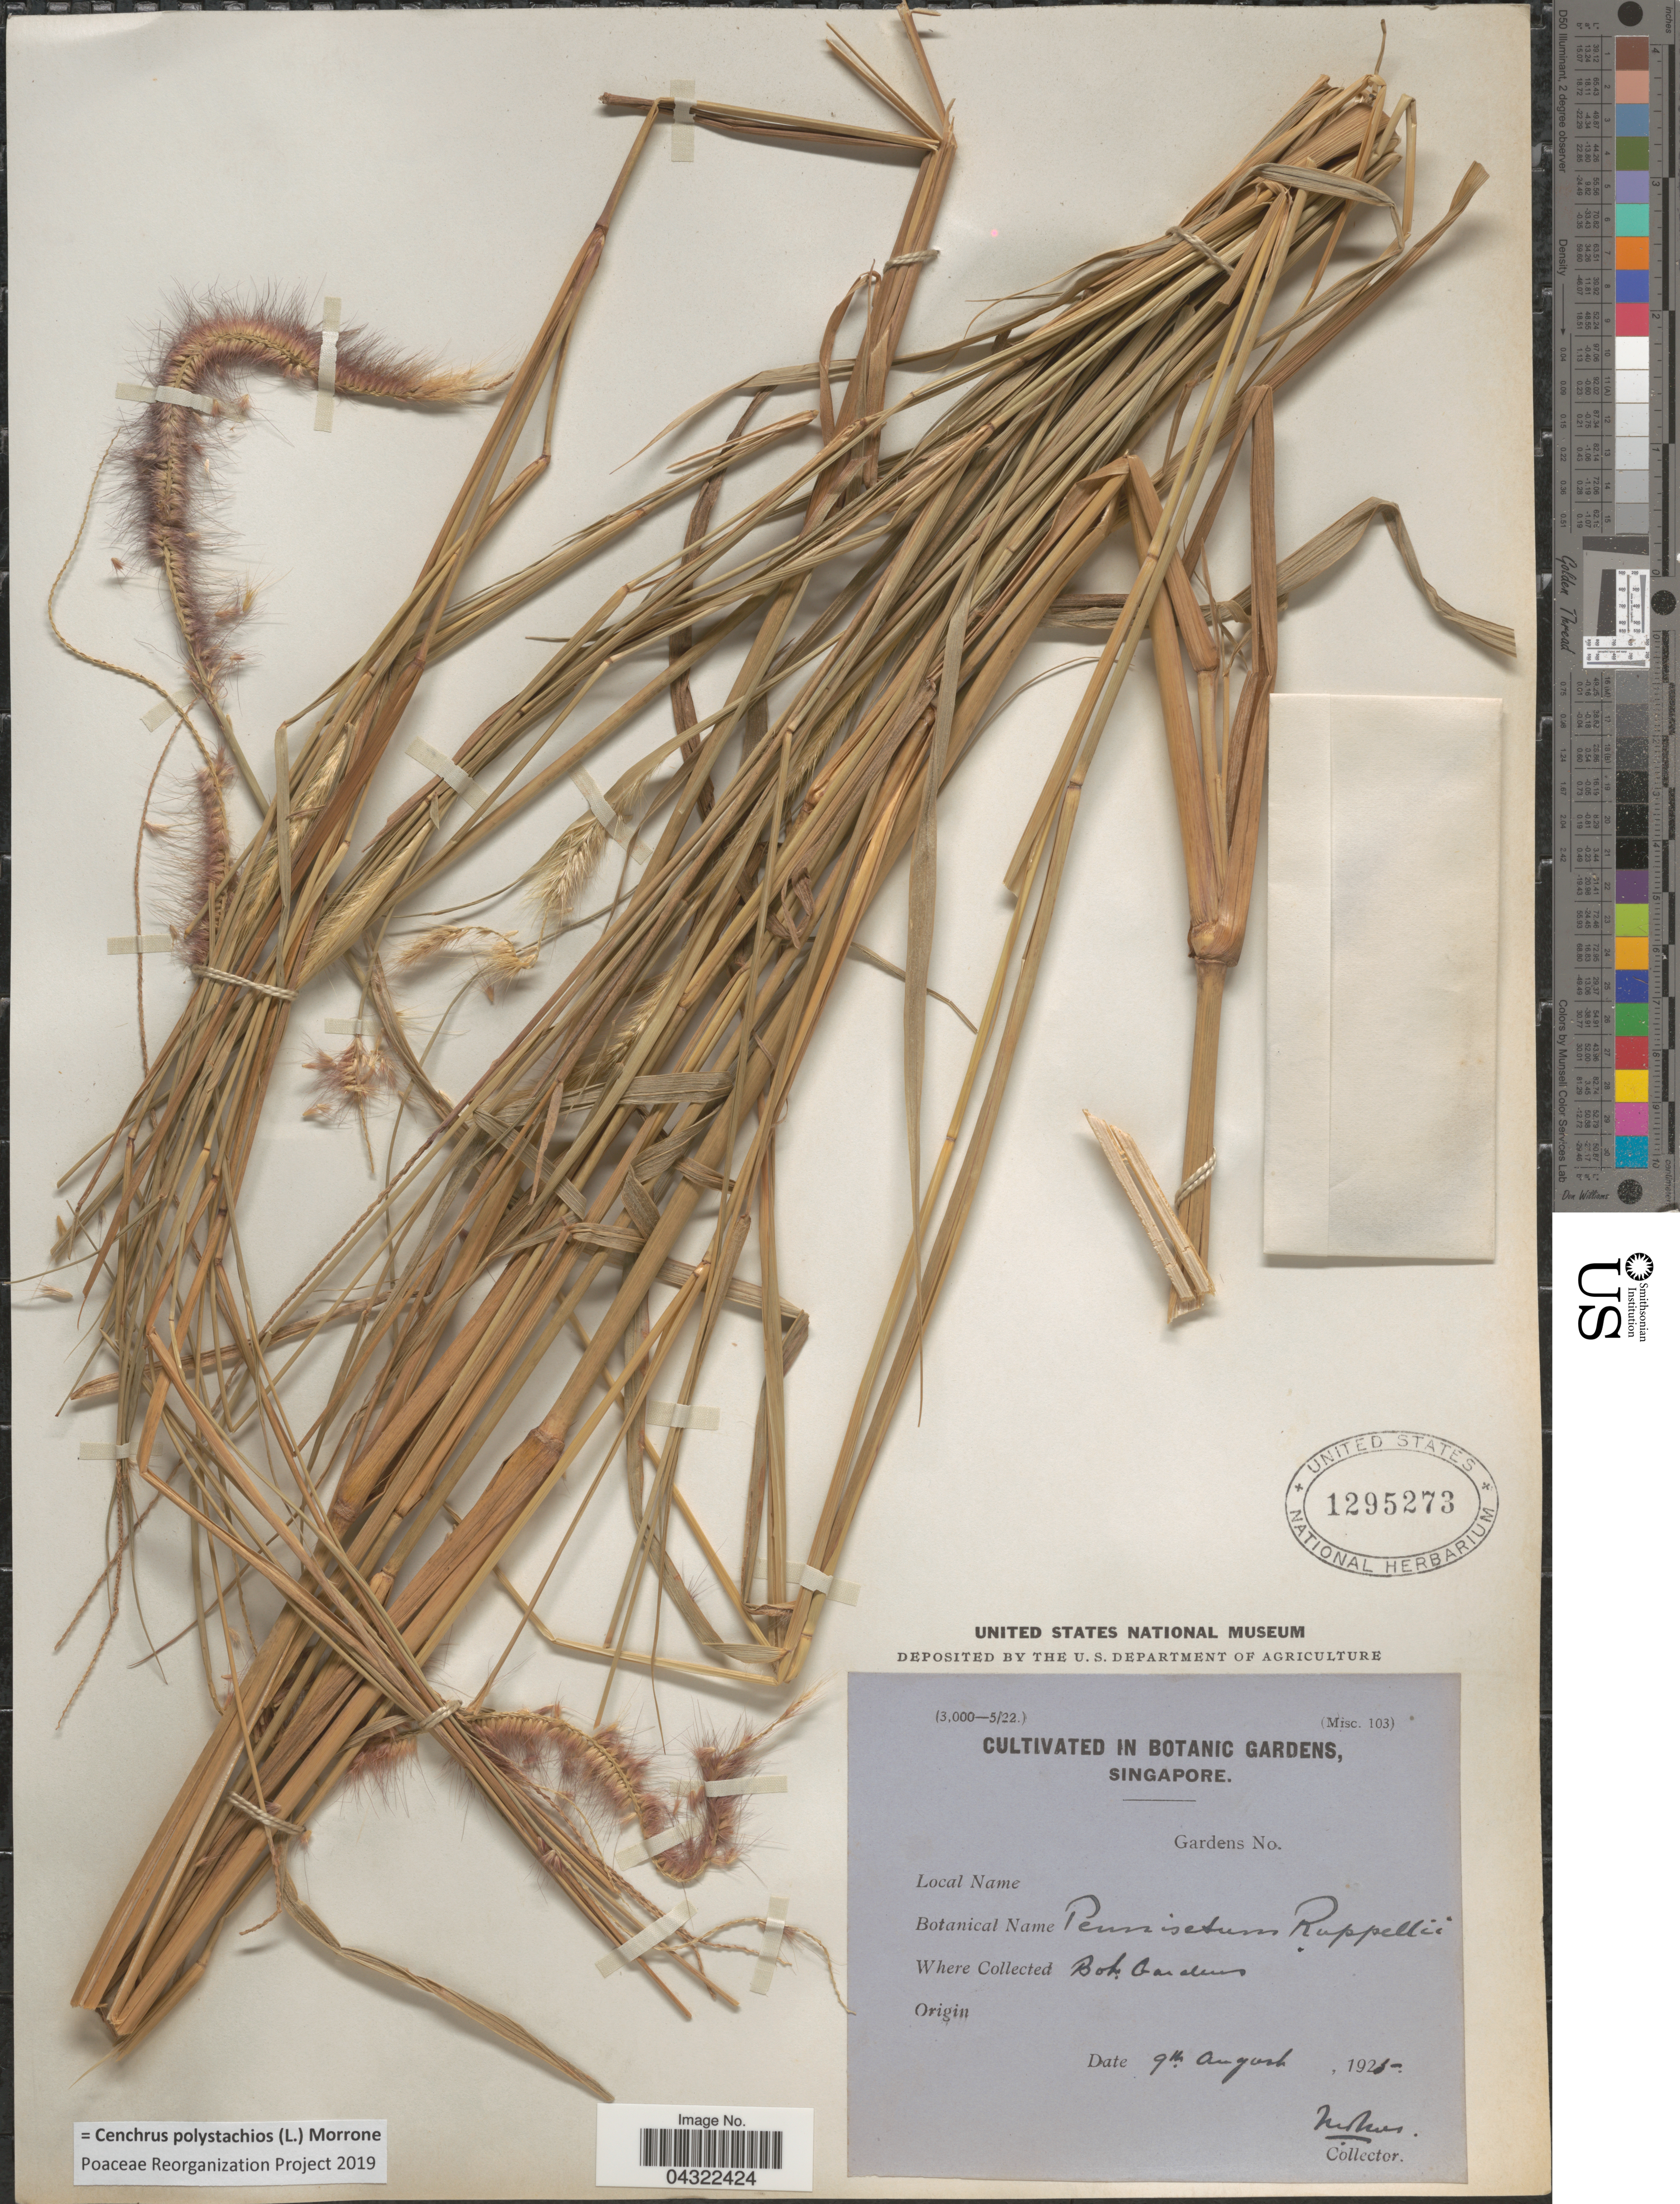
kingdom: Plantae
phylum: Tracheophyta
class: Liliopsida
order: Poales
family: Poaceae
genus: Cenchrus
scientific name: Cenchrus polystachios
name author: (L.) Morrone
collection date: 1925-08-09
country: Singapore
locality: In Botanic Gardens, Singapore.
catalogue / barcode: US 1295273